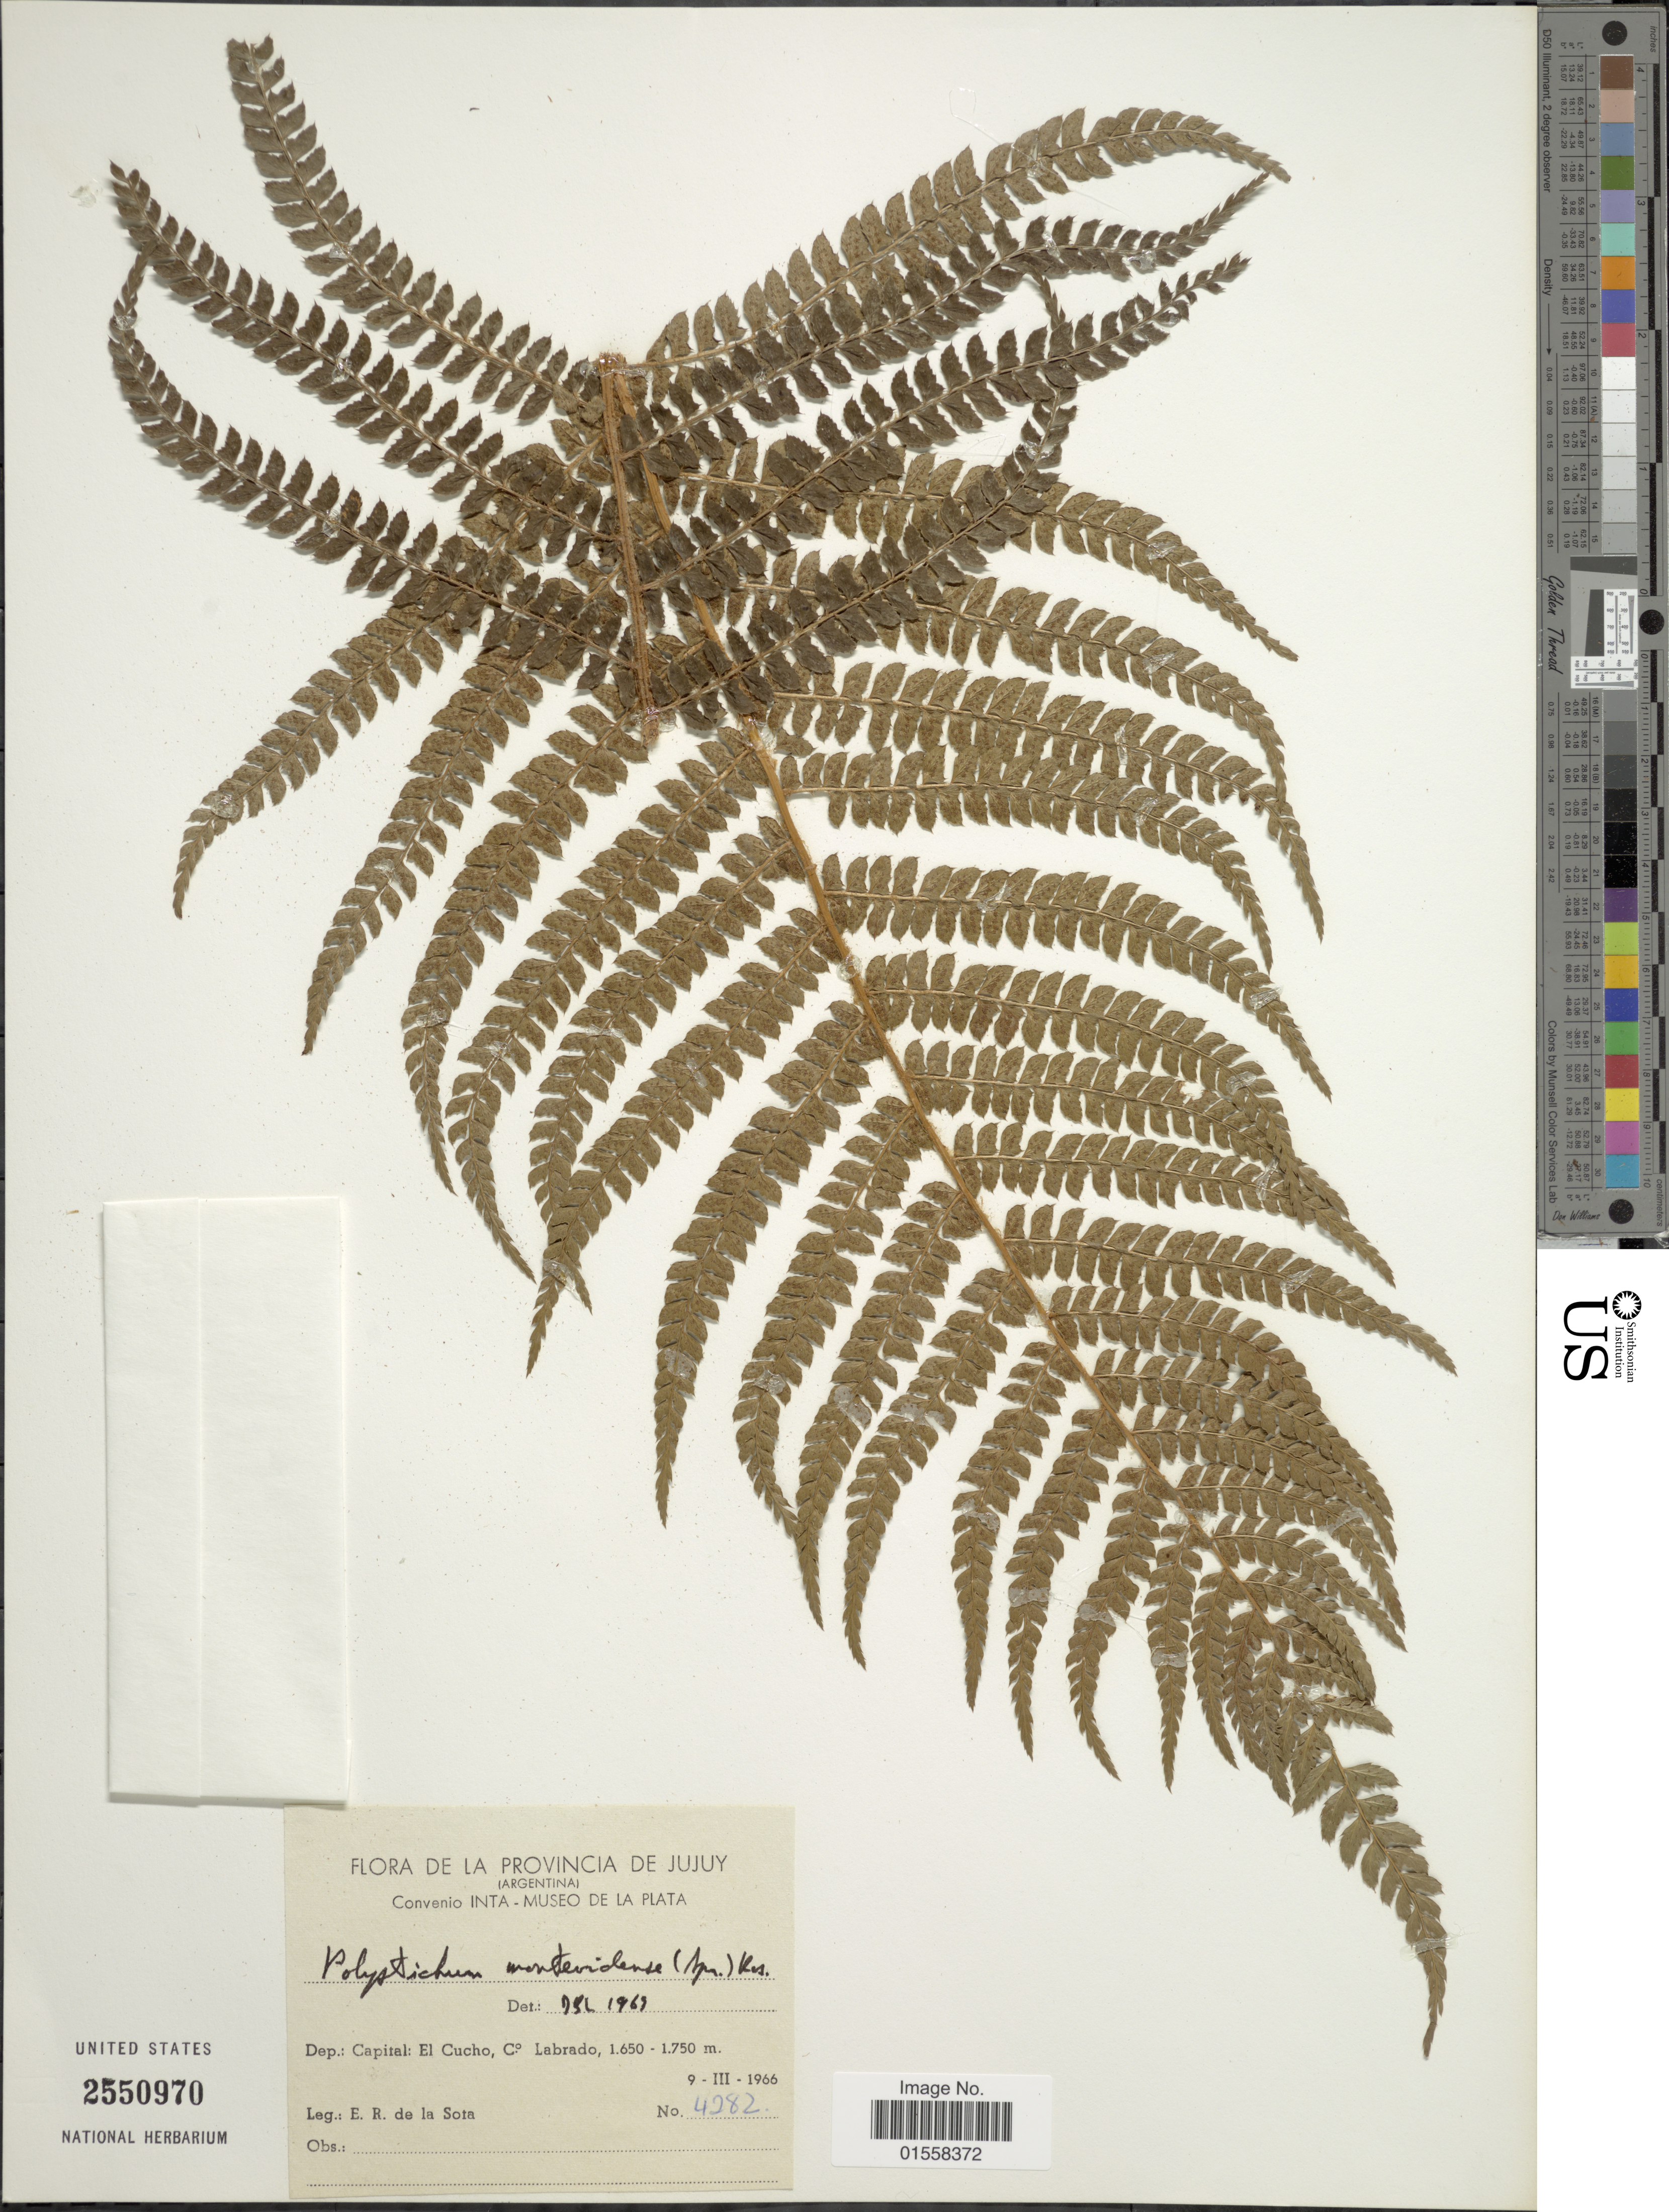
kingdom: Plantae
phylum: Tracheophyta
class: Polypodiopsida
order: Polypodiales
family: Dryopteridaceae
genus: Polystichum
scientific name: Polystichum montevidense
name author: (Spreng.) Rosenst.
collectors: E. R. de la Sota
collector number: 4282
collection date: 1966-03-09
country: Argentina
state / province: Jujuy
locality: La Provincia de Jujuy. Dep.: Capital: El Cucho, co. Labrado.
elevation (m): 1650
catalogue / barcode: US 2550970